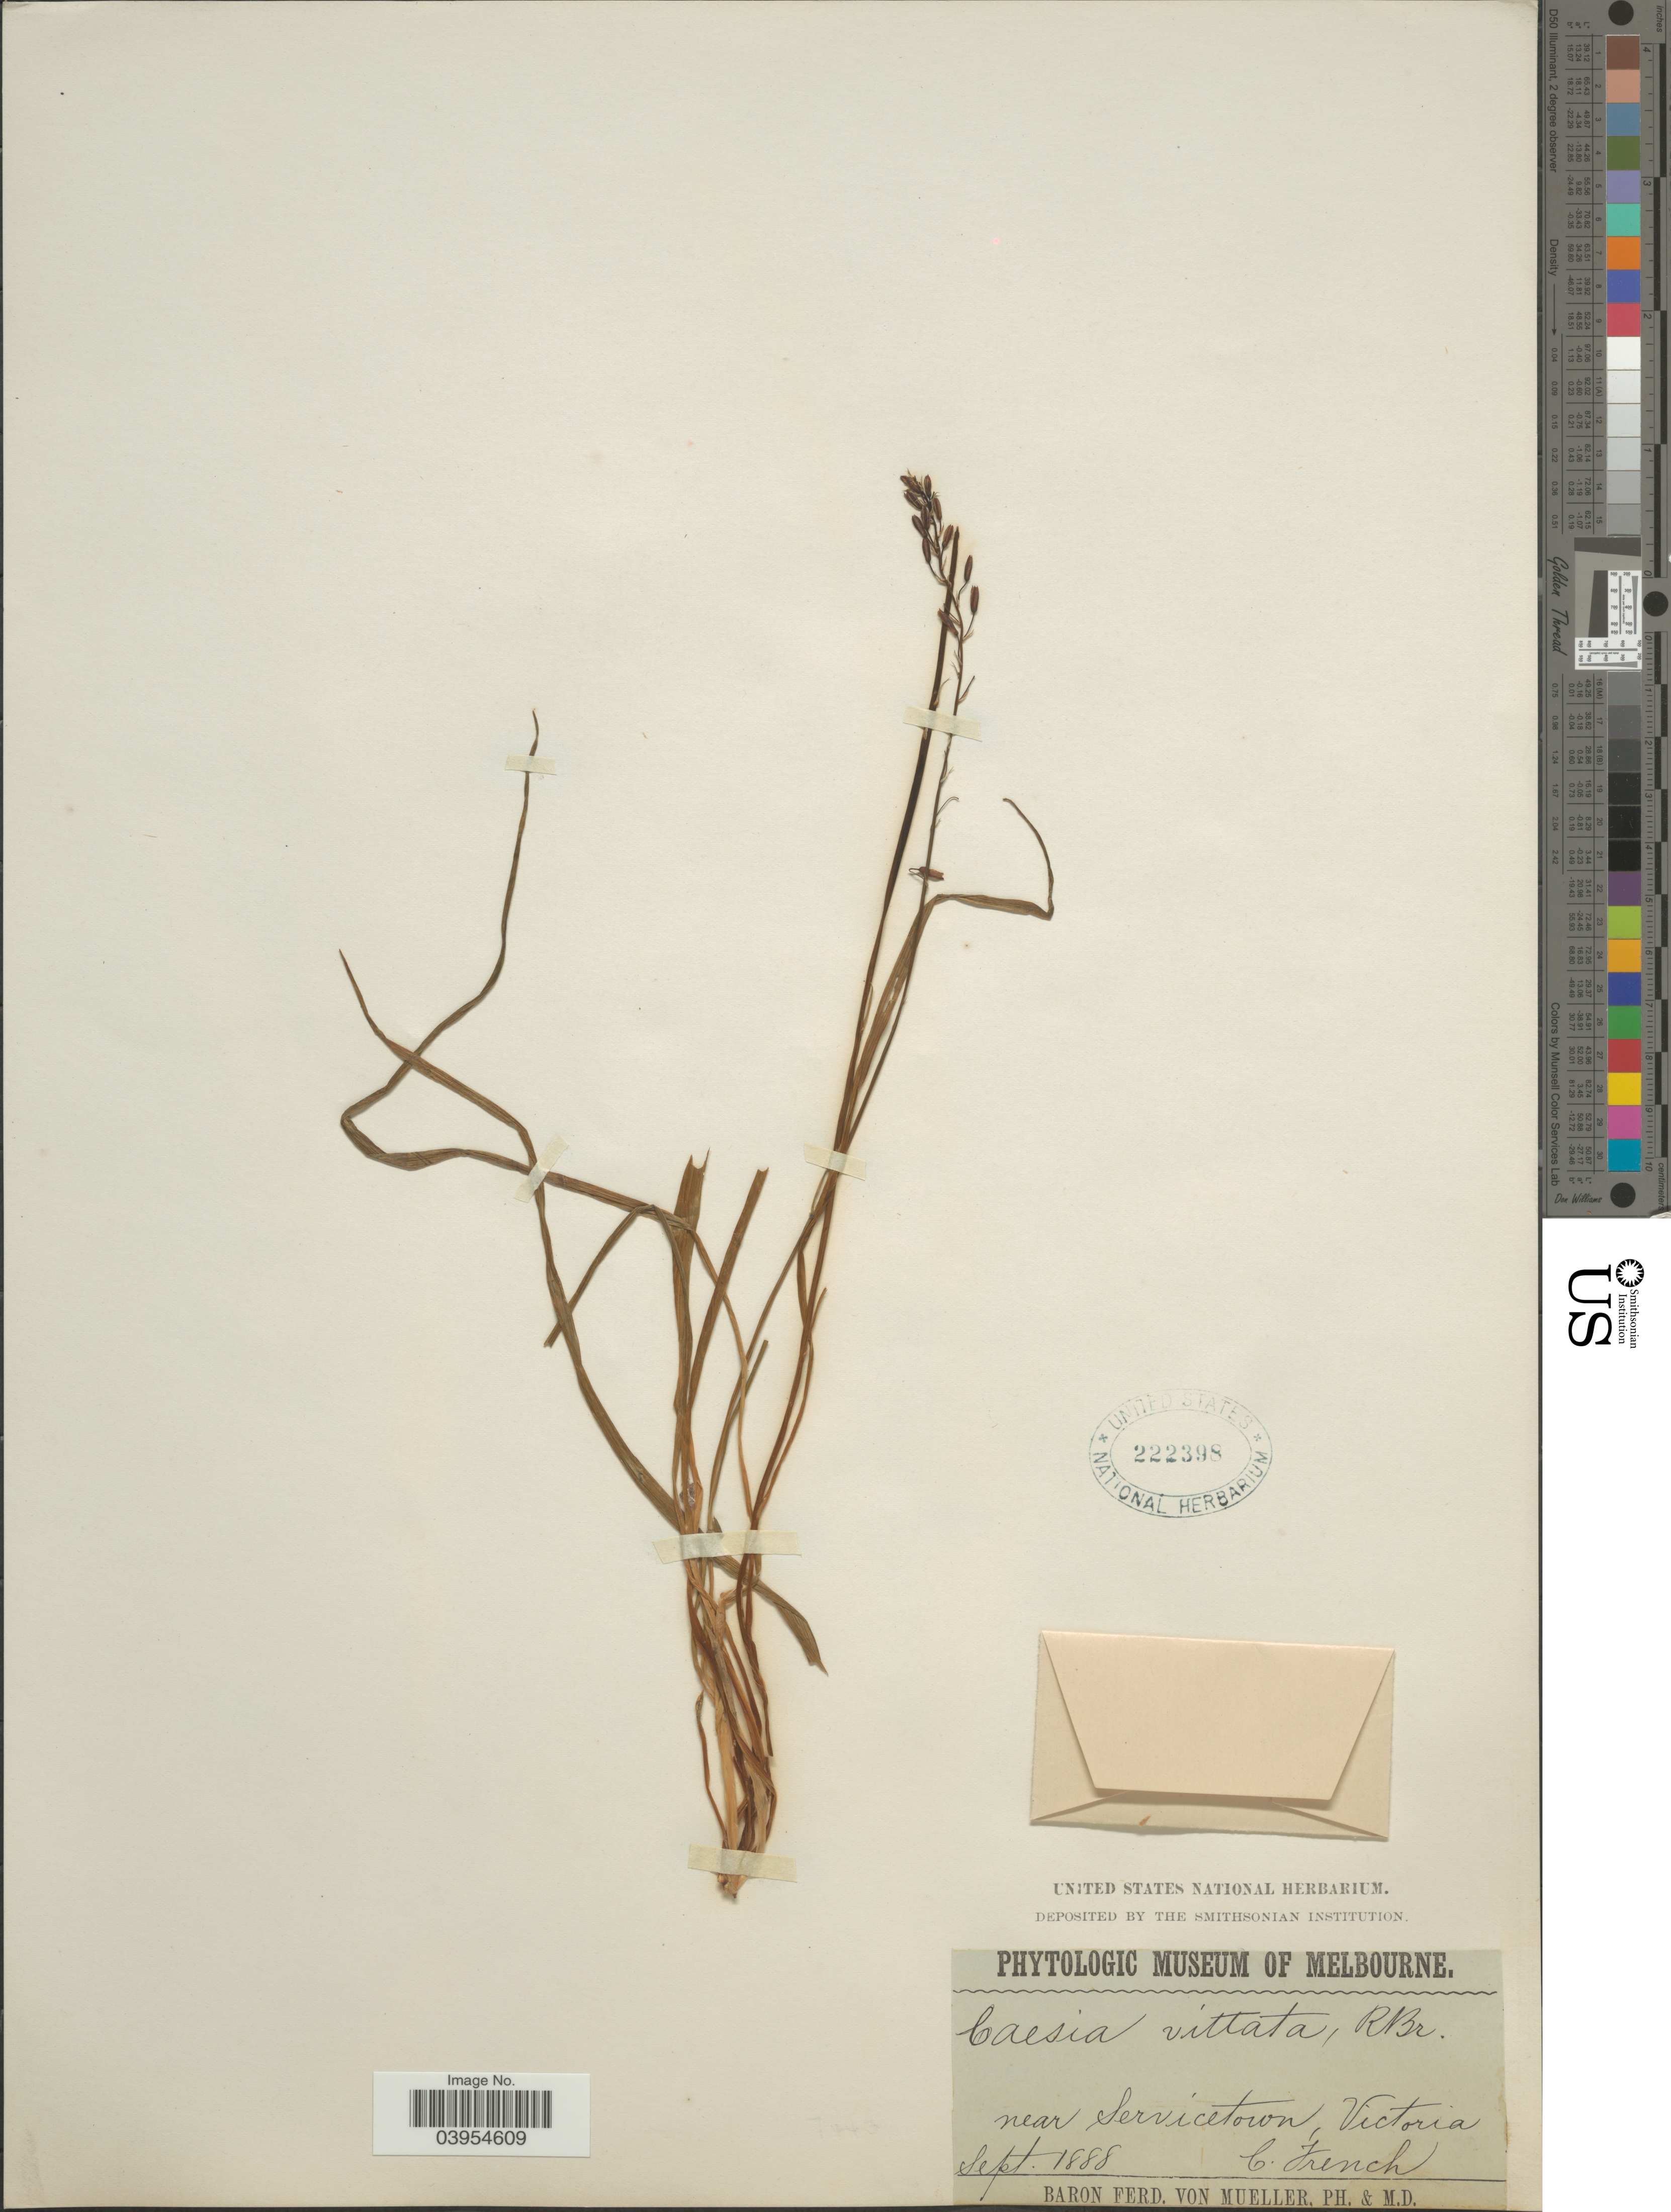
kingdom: Plantae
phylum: Tracheophyta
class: Liliopsida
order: Asparagales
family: Asphodelaceae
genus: Caesia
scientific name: Caesia vittata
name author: R. Br.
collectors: C. French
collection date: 1888-09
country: Australia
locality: Near Servicetown, Victoria.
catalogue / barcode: US 222398